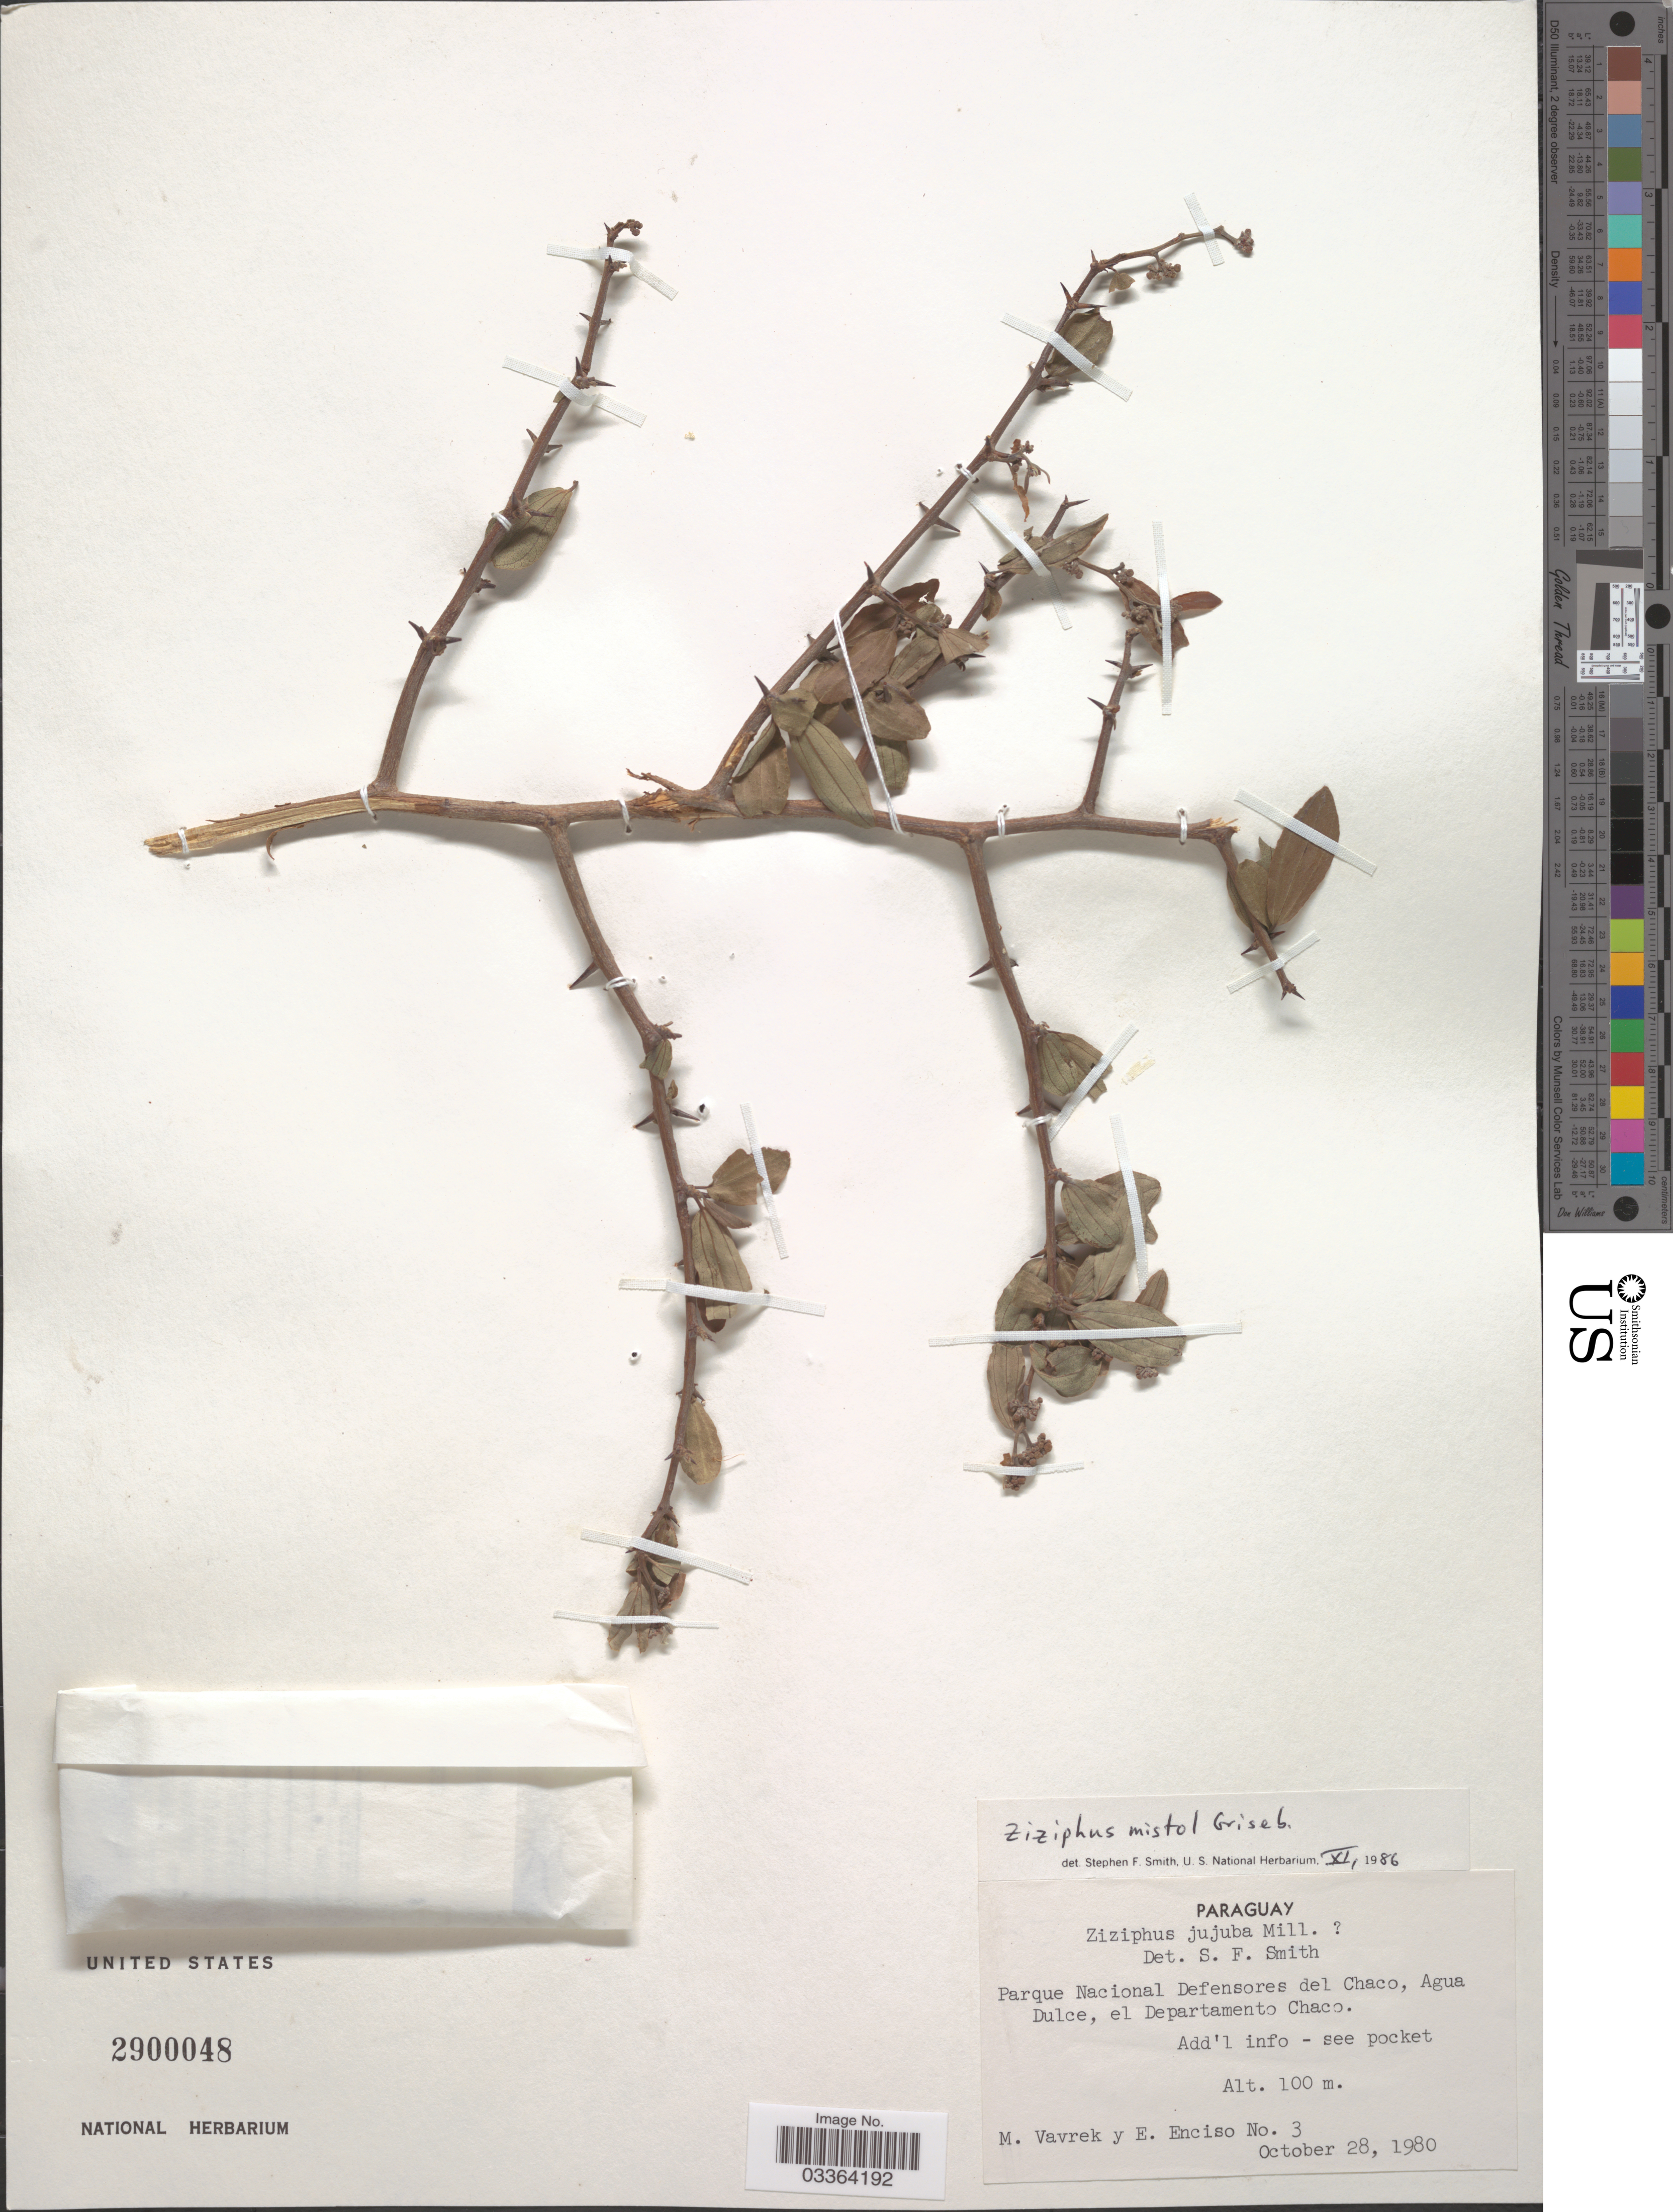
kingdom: Plantae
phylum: Tracheophyta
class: Magnoliopsida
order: Rosales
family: Rhamnaceae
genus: Sarcomphalus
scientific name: Sarcomphalus mistol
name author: (Griseb.) Hauenschild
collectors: M. Vavrek & E. Enciso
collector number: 3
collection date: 1980-10-28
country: Argentina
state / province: Chaco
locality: Parque Nacional Defensores del Chaco, Agua Dulce, el Departamento Chaco.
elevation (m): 100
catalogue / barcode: US 2900048